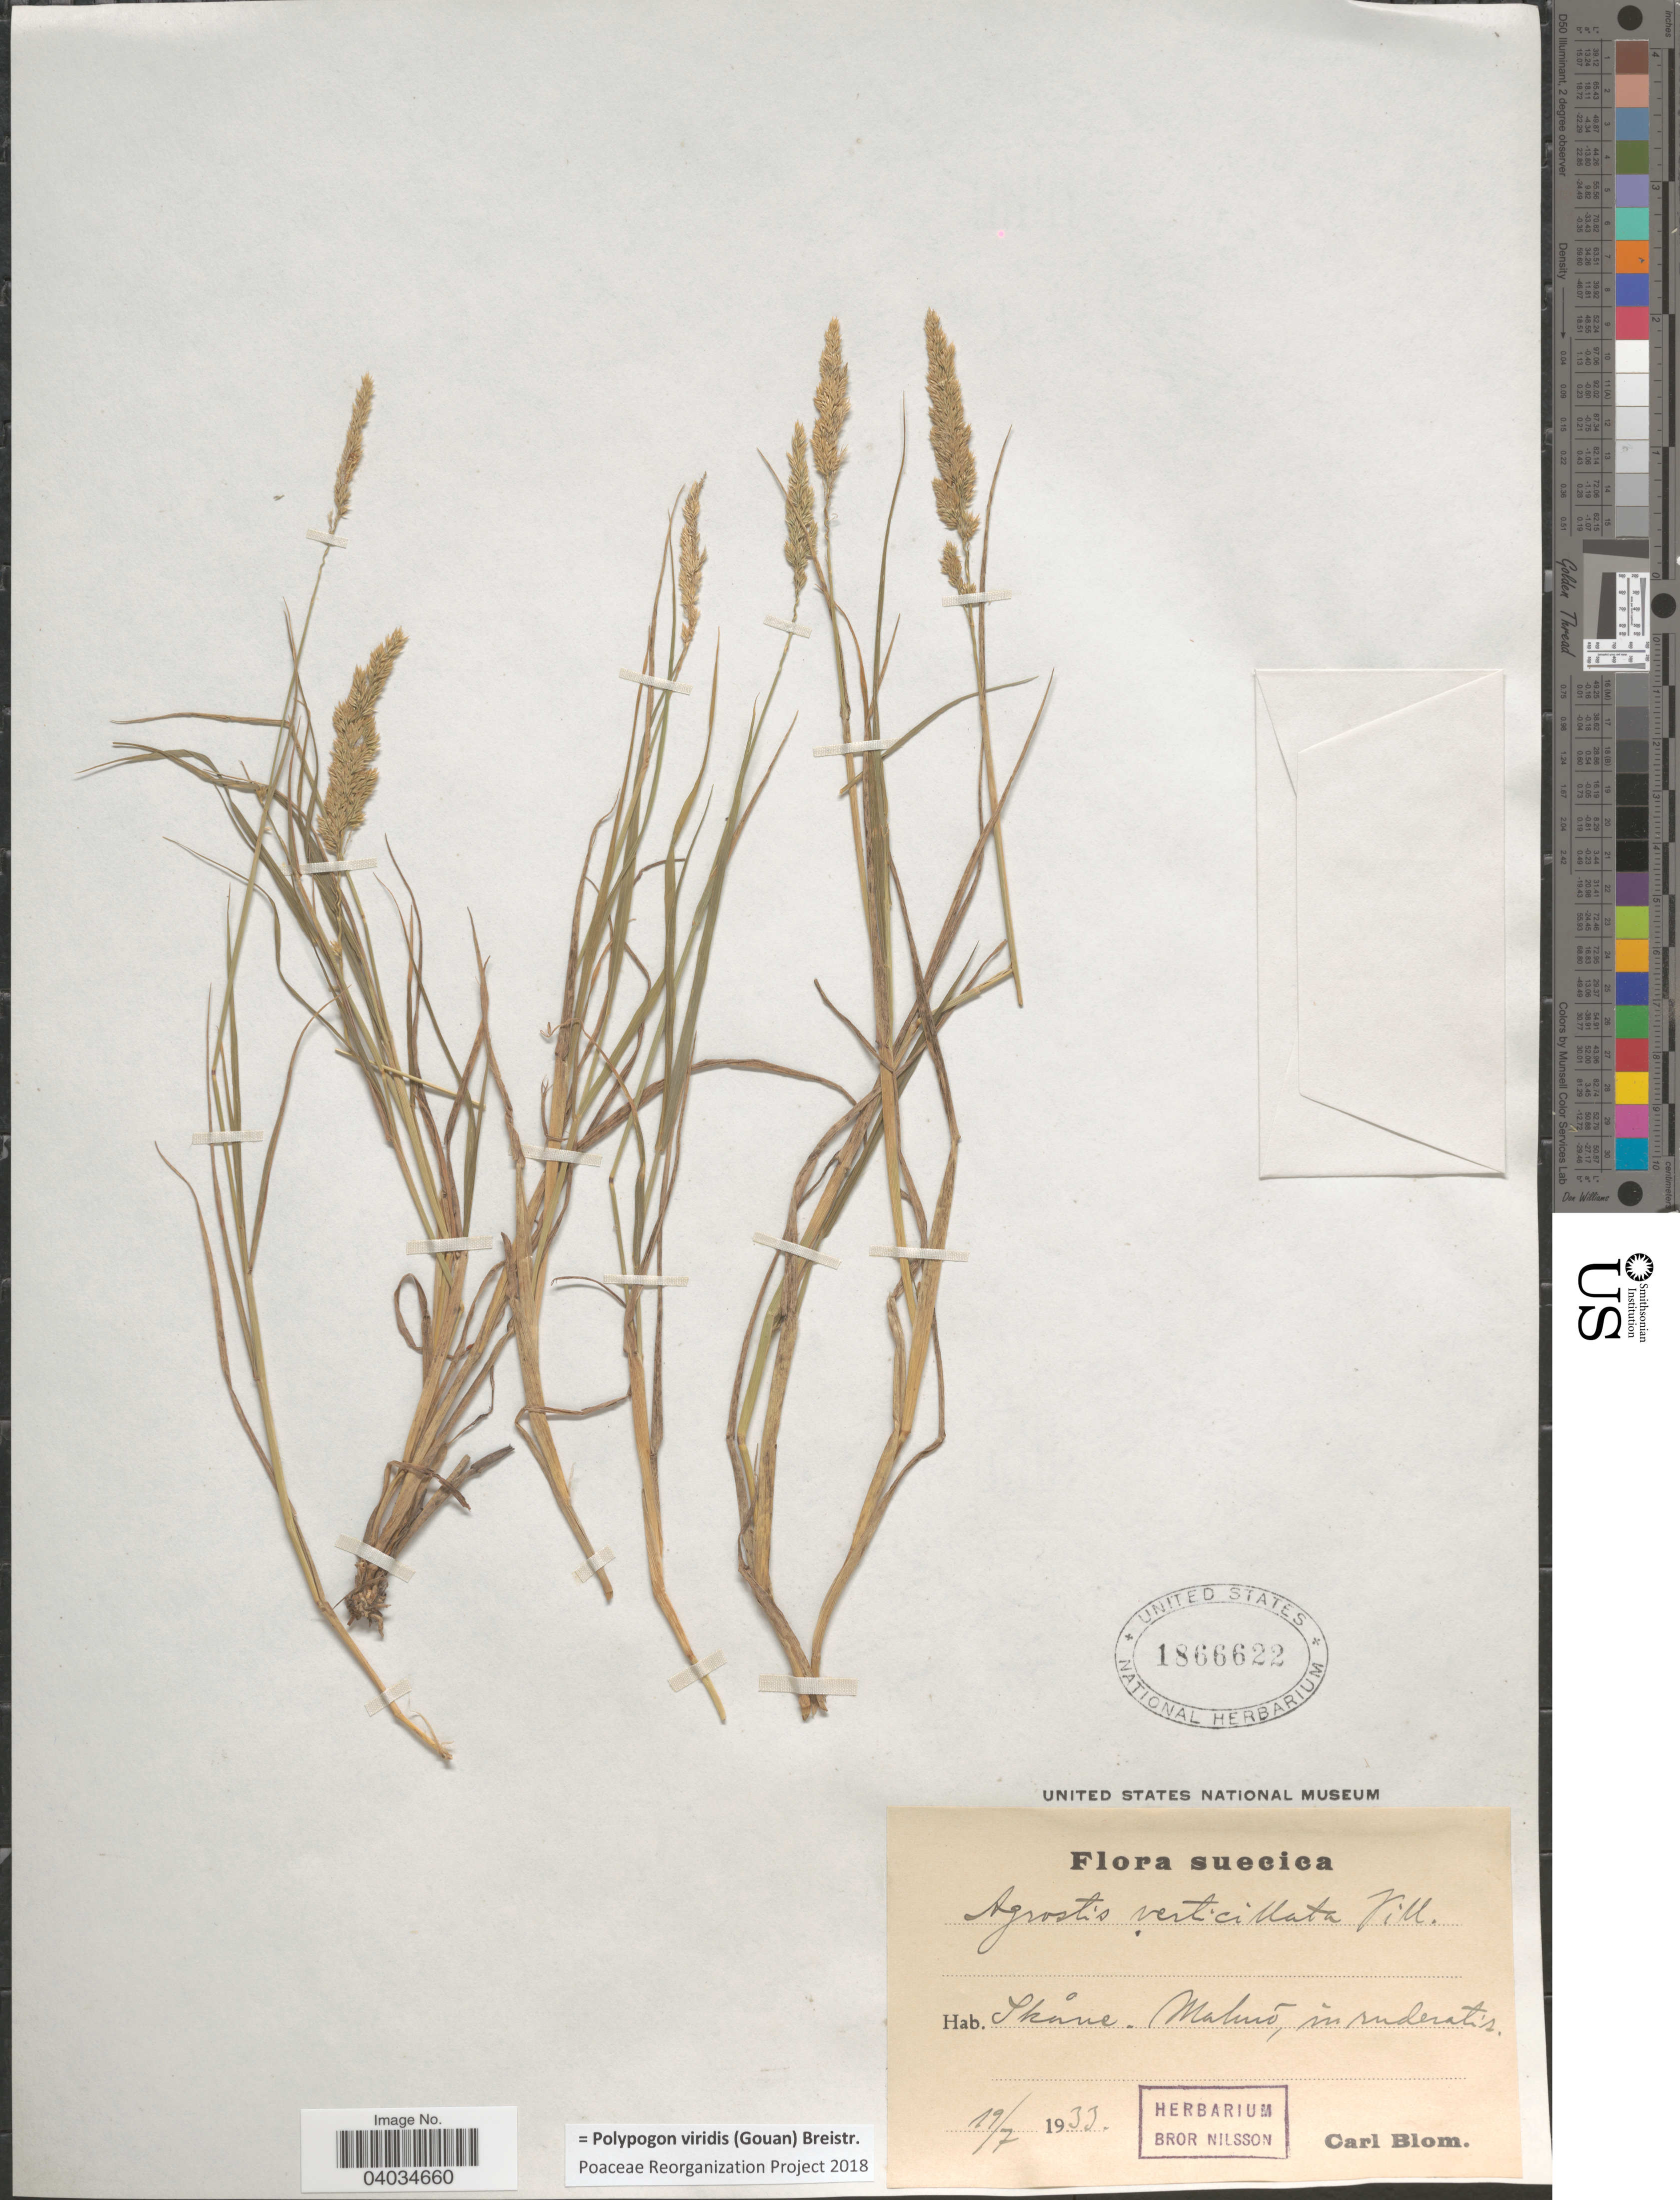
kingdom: Plantae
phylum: Tracheophyta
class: Liliopsida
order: Poales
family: Poaceae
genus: Polypogon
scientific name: Polypogon viridis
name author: (Gouan) Breistroffer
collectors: C. H. Blom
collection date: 1933-07-19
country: Sweden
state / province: Skåne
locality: Suecica. Malmö, in ruderatis.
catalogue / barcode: US 1866622